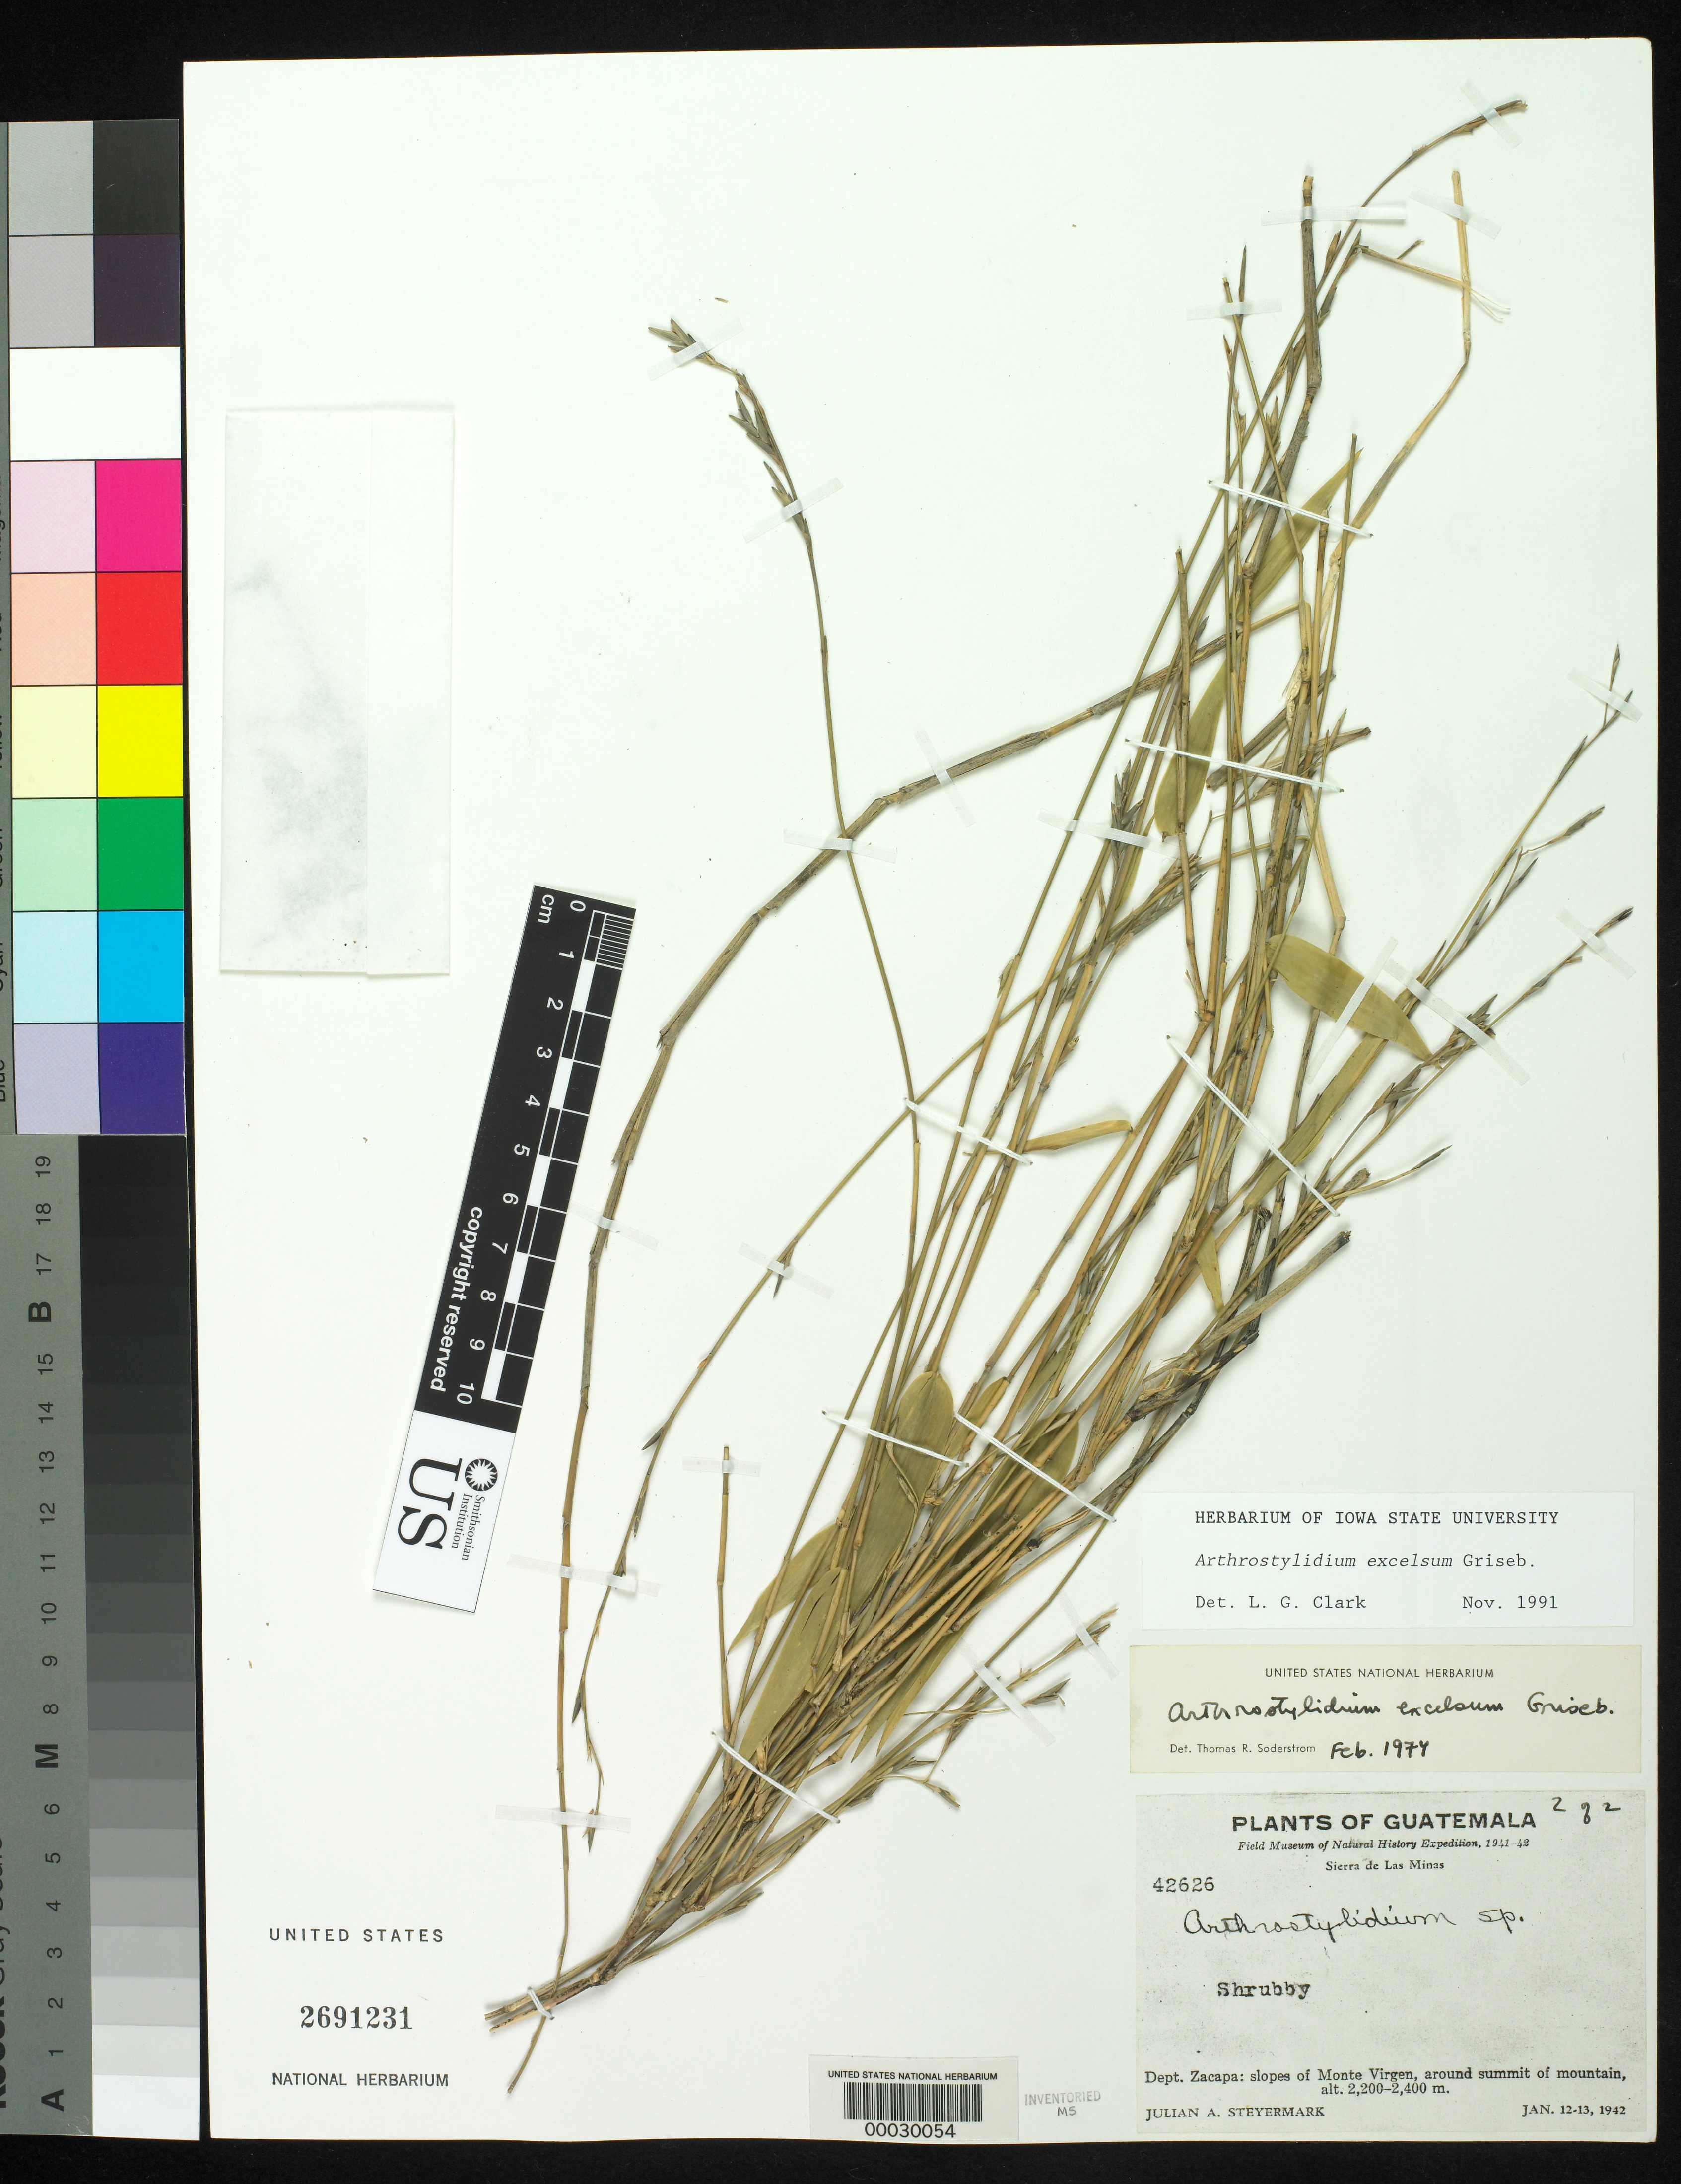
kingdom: Plantae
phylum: Tracheophyta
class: Liliopsida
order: Poales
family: Poaceae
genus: Arthrostylidium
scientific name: Arthrostylidium excelsum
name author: Griseb.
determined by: Clark, Lynn G., (ISC), Iowa State University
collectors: J. Steyermark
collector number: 42626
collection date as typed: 12 Jan 1942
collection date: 1942-01-12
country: Guatemala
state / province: Zacapa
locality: Monte virgen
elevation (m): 2200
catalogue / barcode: US 2691231